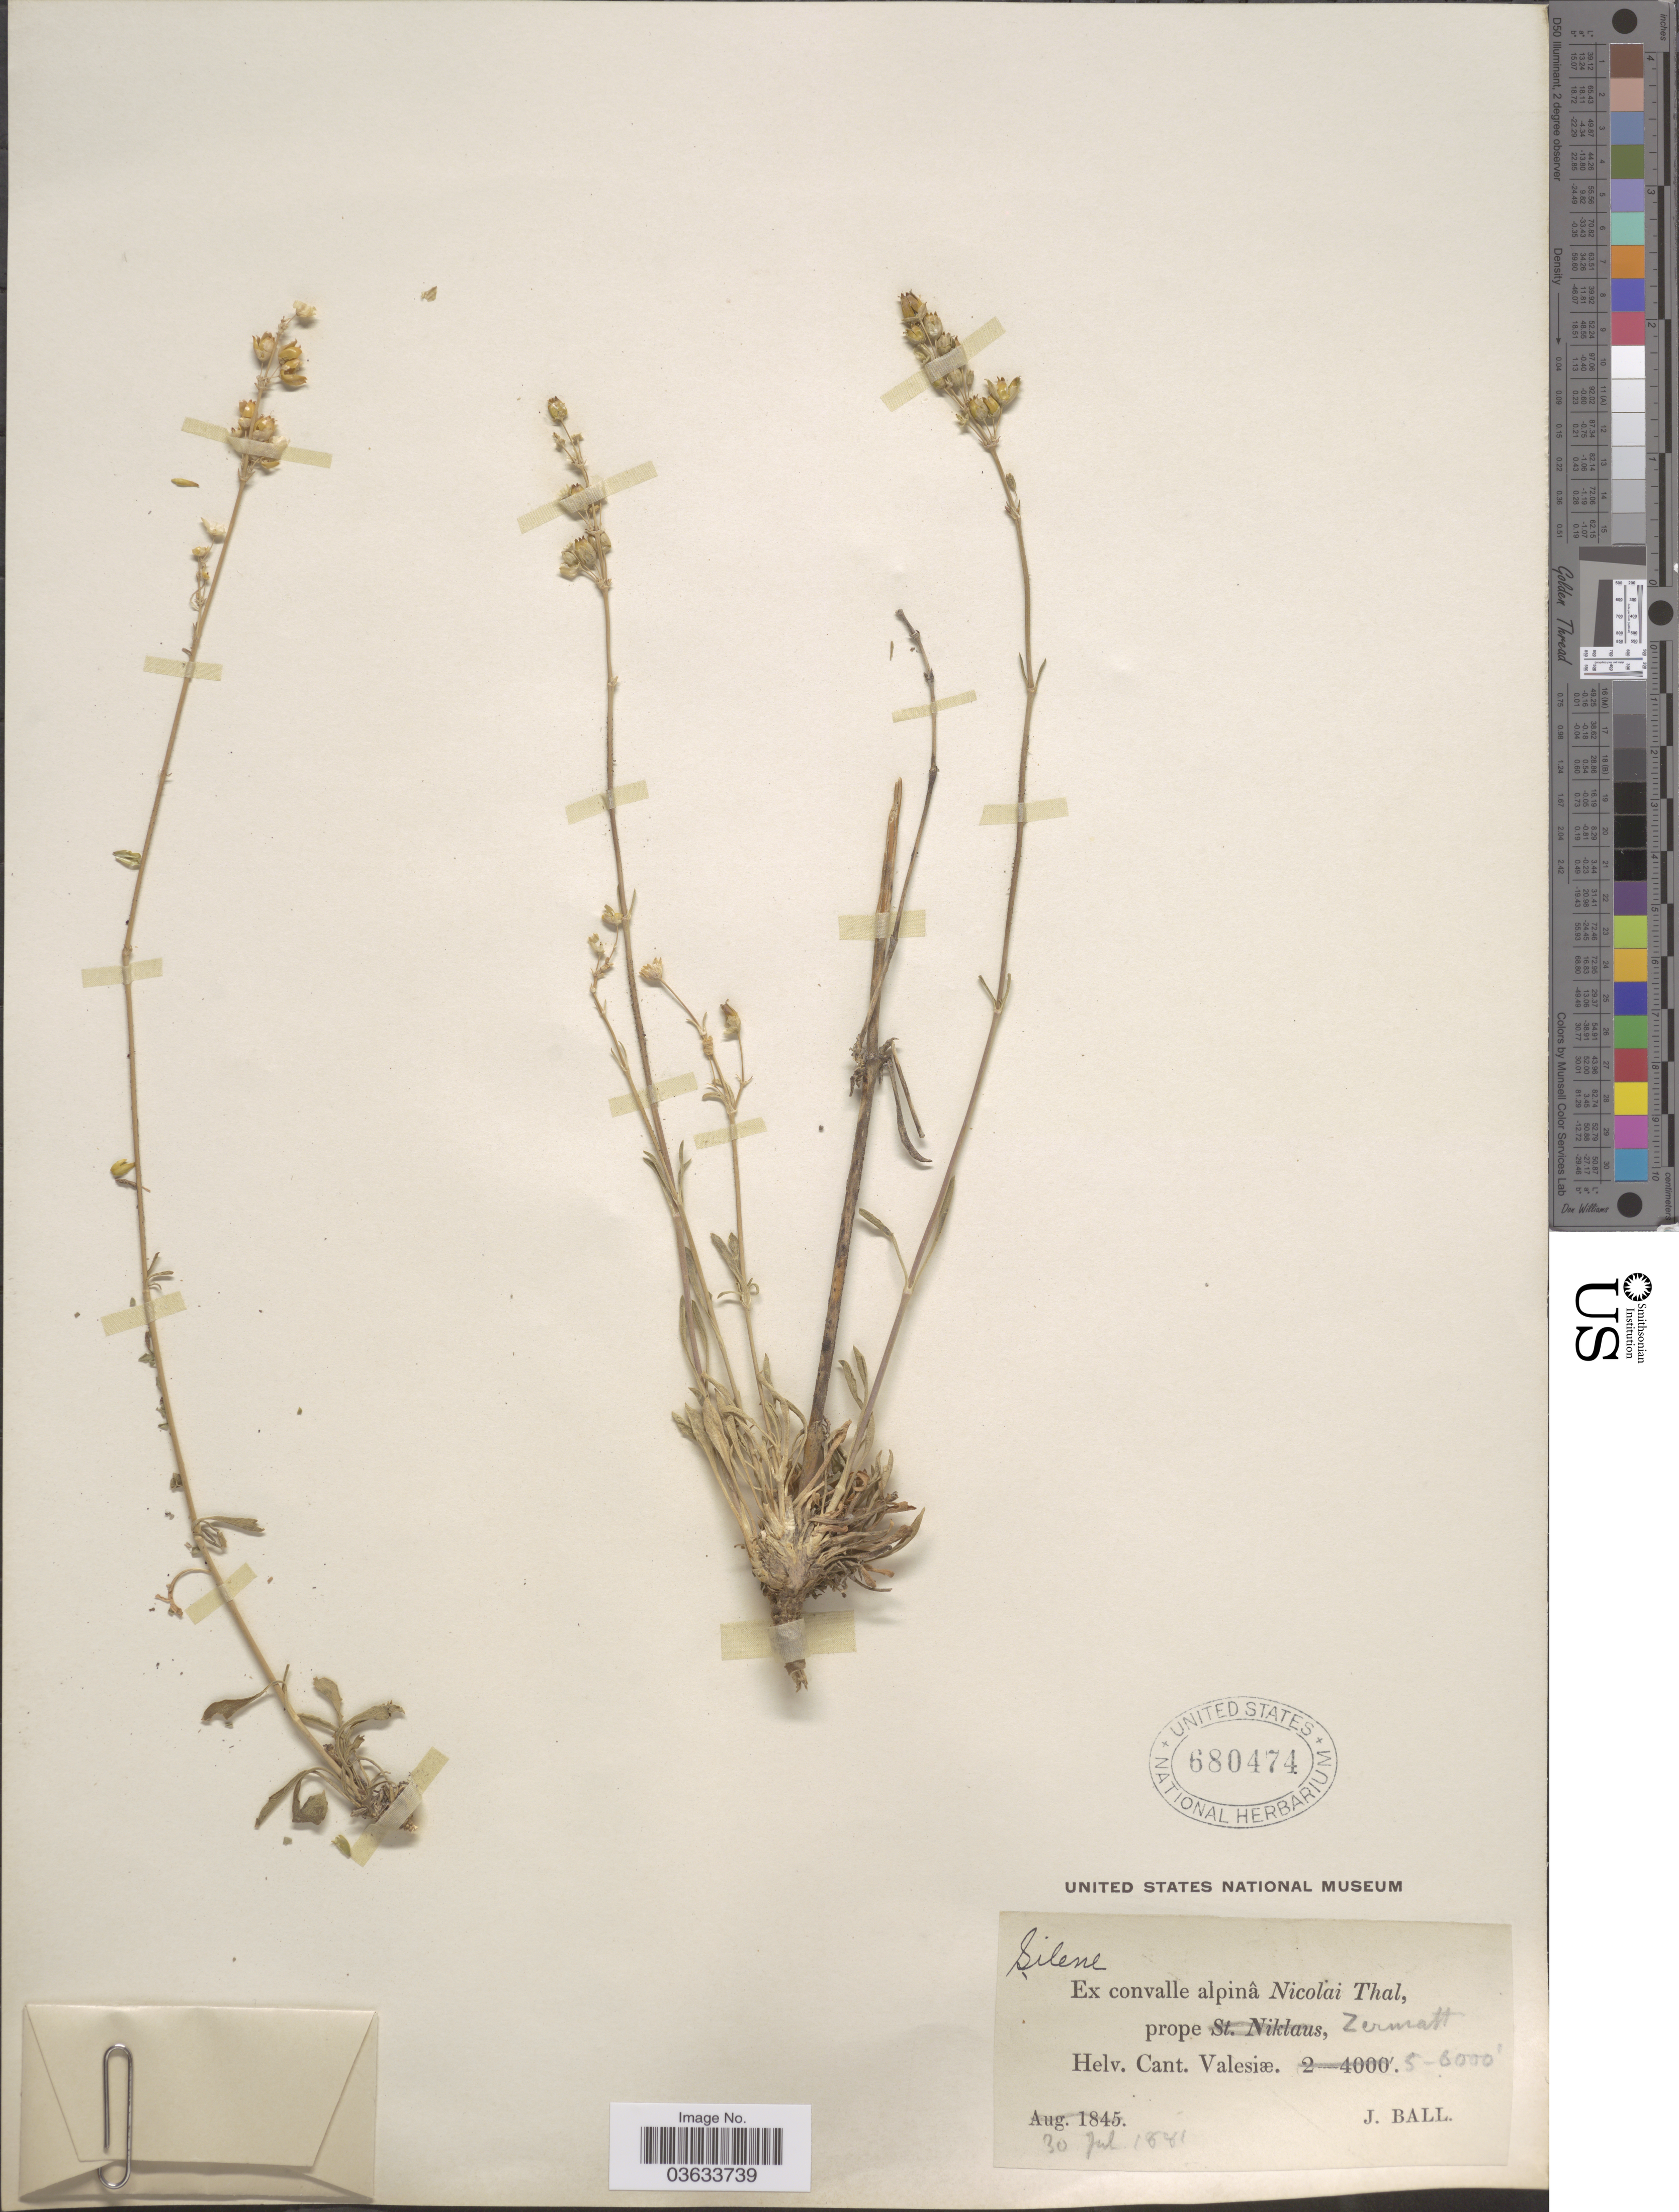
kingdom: Plantae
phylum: Tracheophyta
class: Magnoliopsida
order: Caryophyllales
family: Caryophyllaceae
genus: Silene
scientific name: Silene sp.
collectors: J. Ball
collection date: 1881-07-30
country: Switzerland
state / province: Valais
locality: Ex convalle alpinâ Nicolai Thal, prope Zermatt. Helv. Cant. Valesiæ.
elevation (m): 1524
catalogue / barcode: US 680474